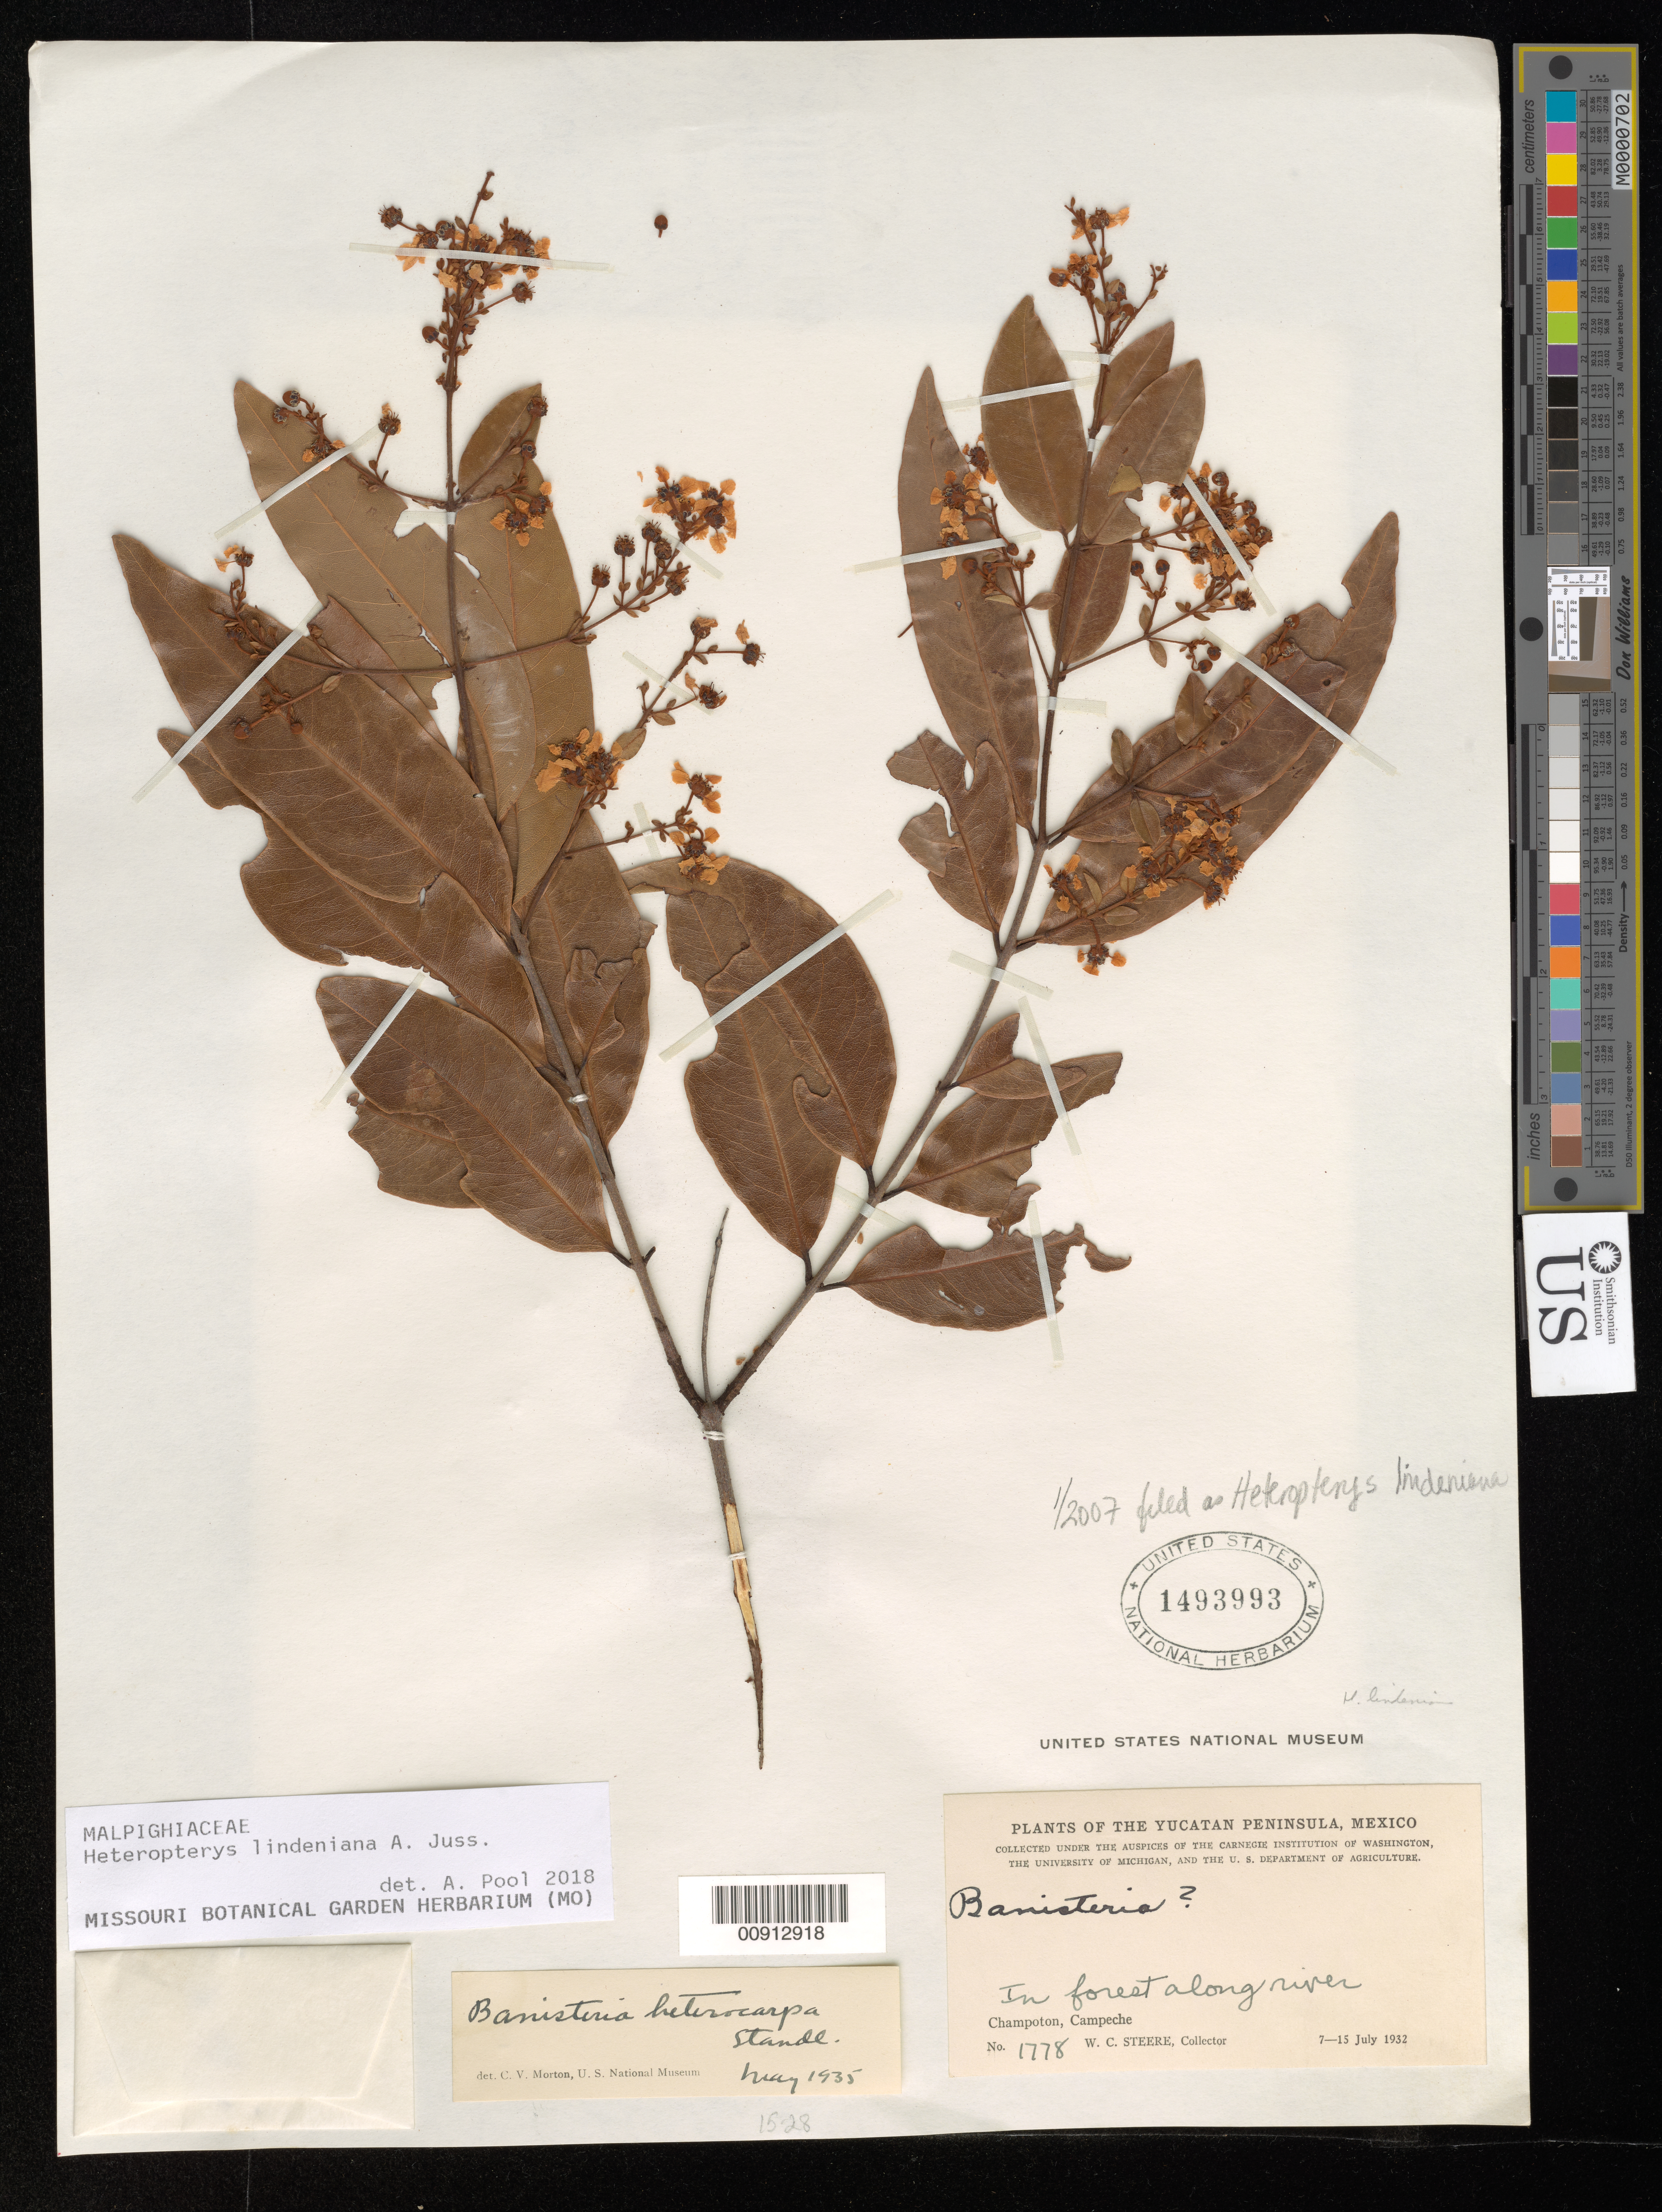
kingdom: Plantae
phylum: Tracheophyta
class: Magnoliopsida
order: Malpighiales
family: Malpighiaceae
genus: Heteropterys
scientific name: Heteropterys lindeniana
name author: A. Juss.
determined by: Pool, A., (MO), Missouri Botanical Garden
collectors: W. C. Steere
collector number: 1778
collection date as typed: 07 Jul 1932 to 15 Jul 1932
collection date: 1932-07-07/1932-07-15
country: Mexico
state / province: Campeche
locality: Champoton, Campeche. Yucatán Peninsula.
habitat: In forest along river.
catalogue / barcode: US 1493993